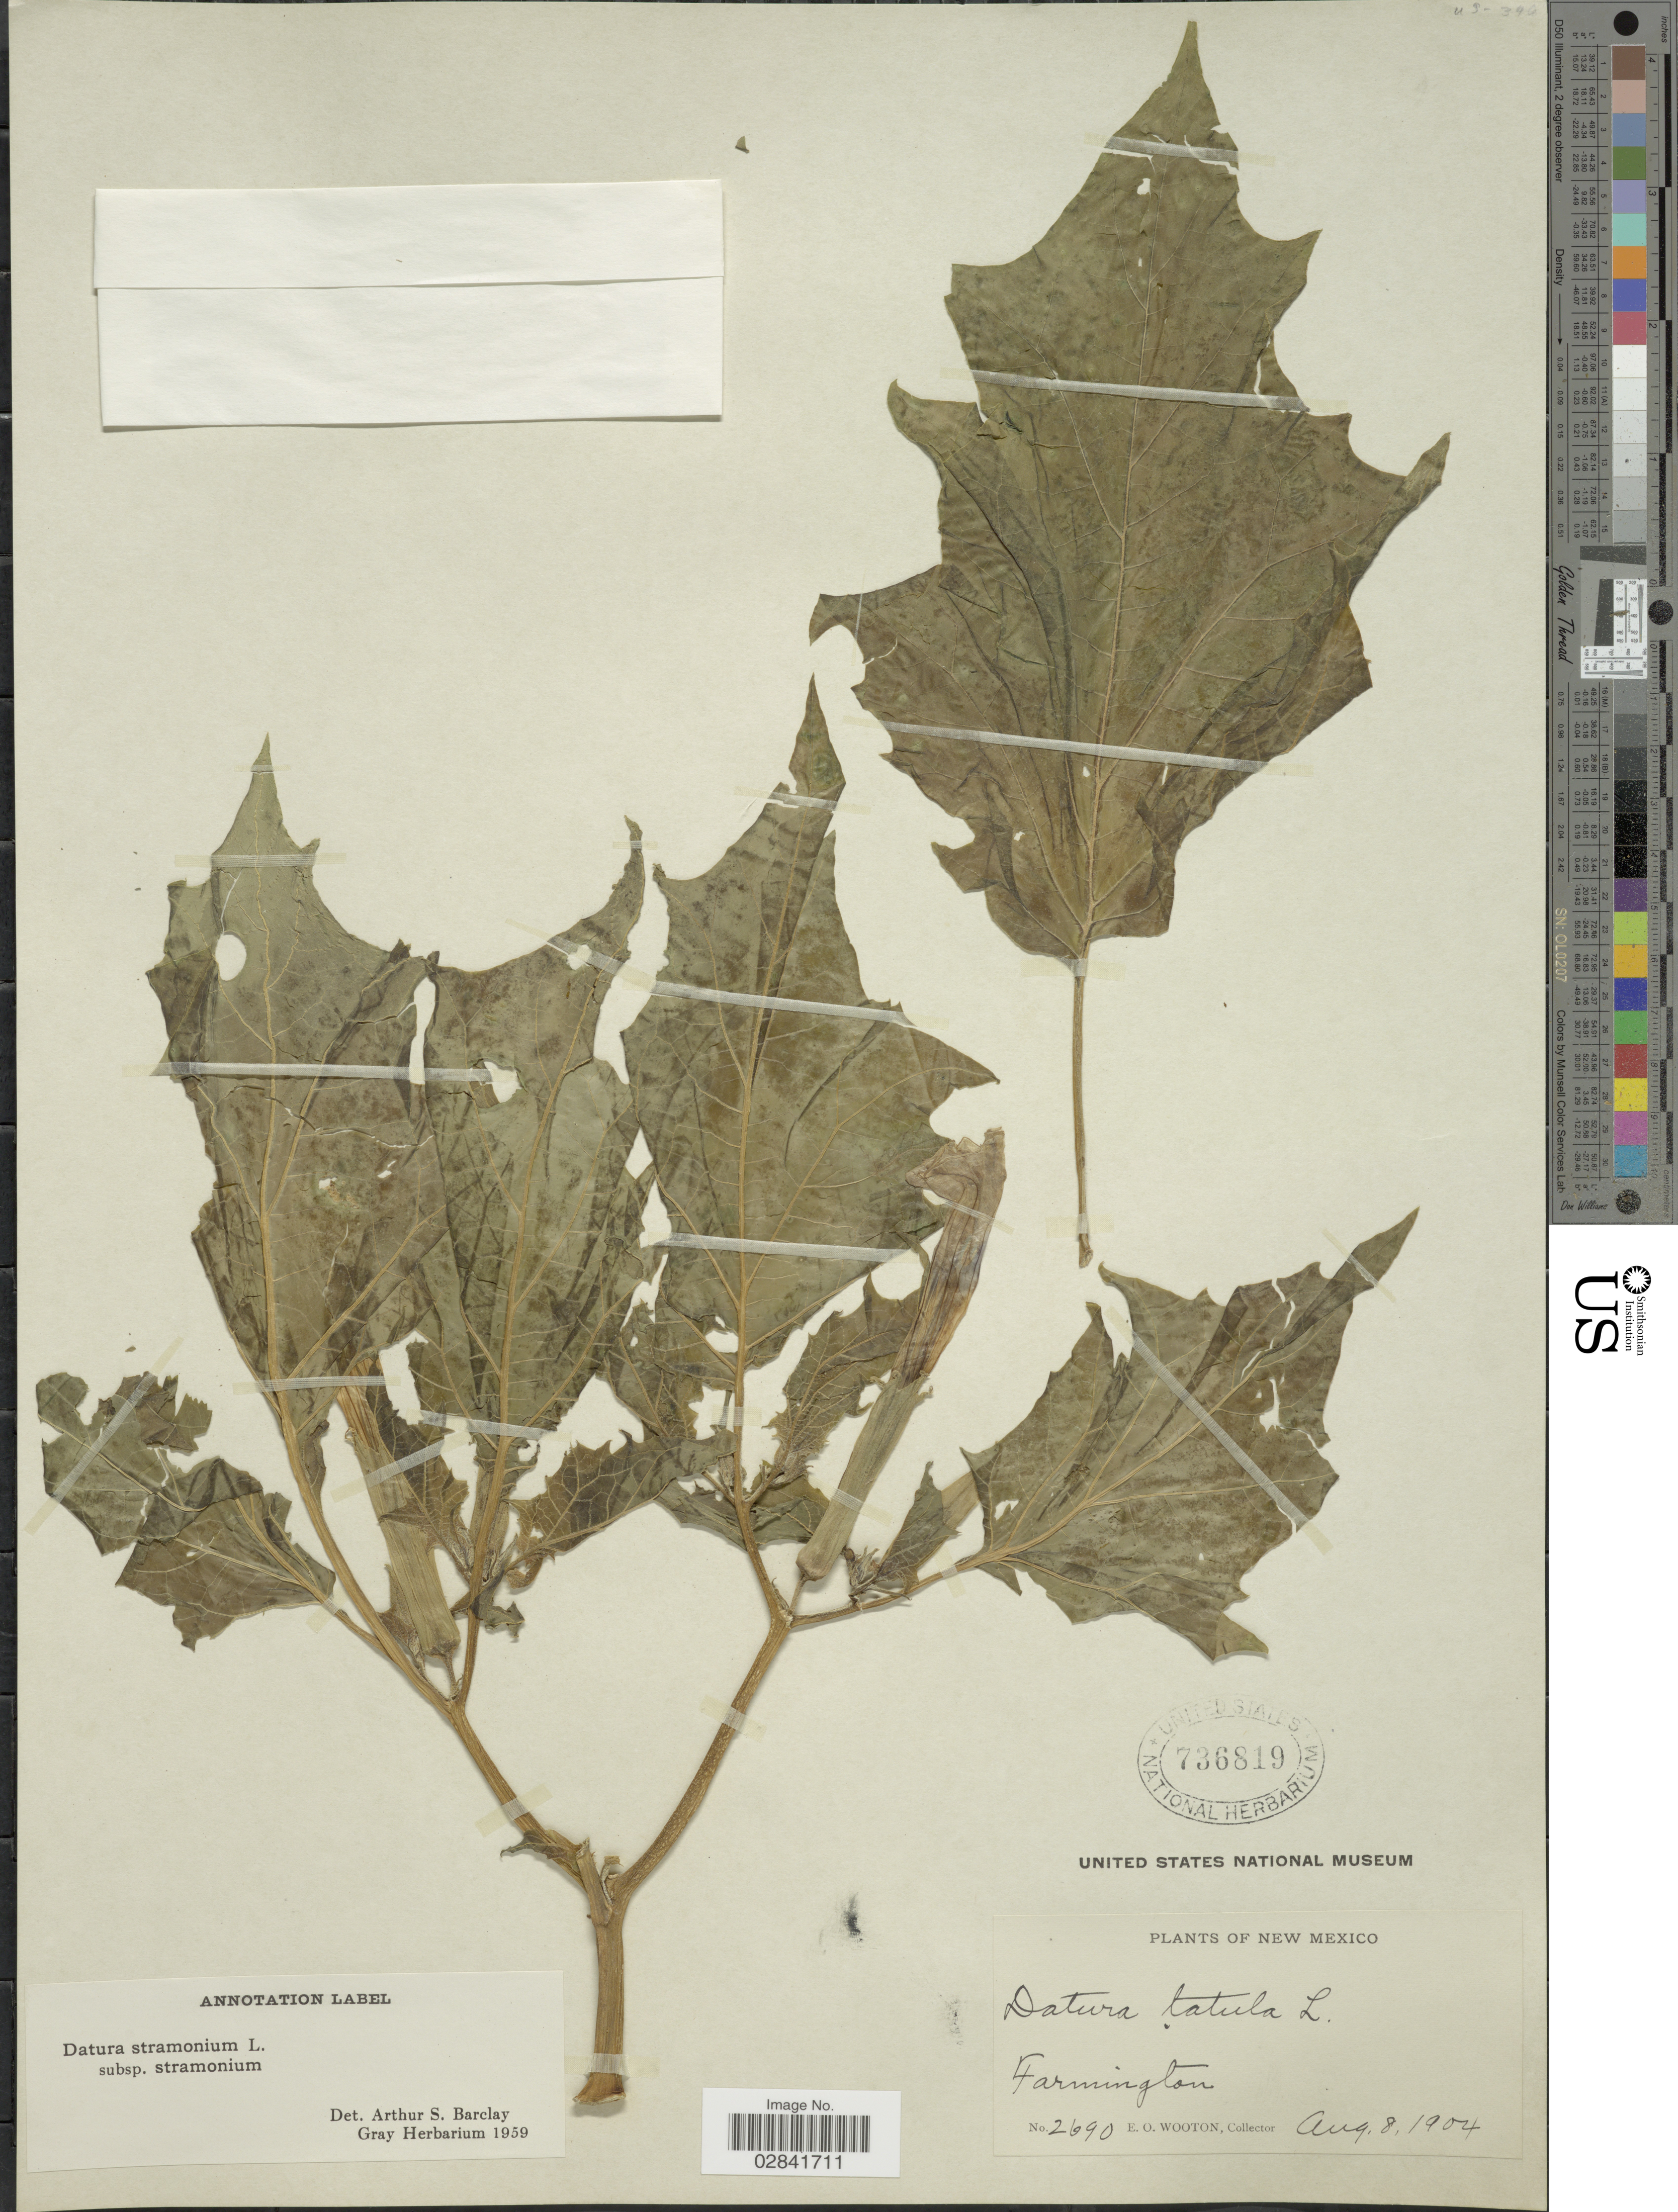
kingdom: Plantae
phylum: Tracheophyta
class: Magnoliopsida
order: Solanales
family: Solanaceae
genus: Datura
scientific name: Datura stramonium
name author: L.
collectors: E. O. Wooton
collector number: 2690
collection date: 1904-08-08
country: United States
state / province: New Mexico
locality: Farmington.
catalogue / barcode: US 736819